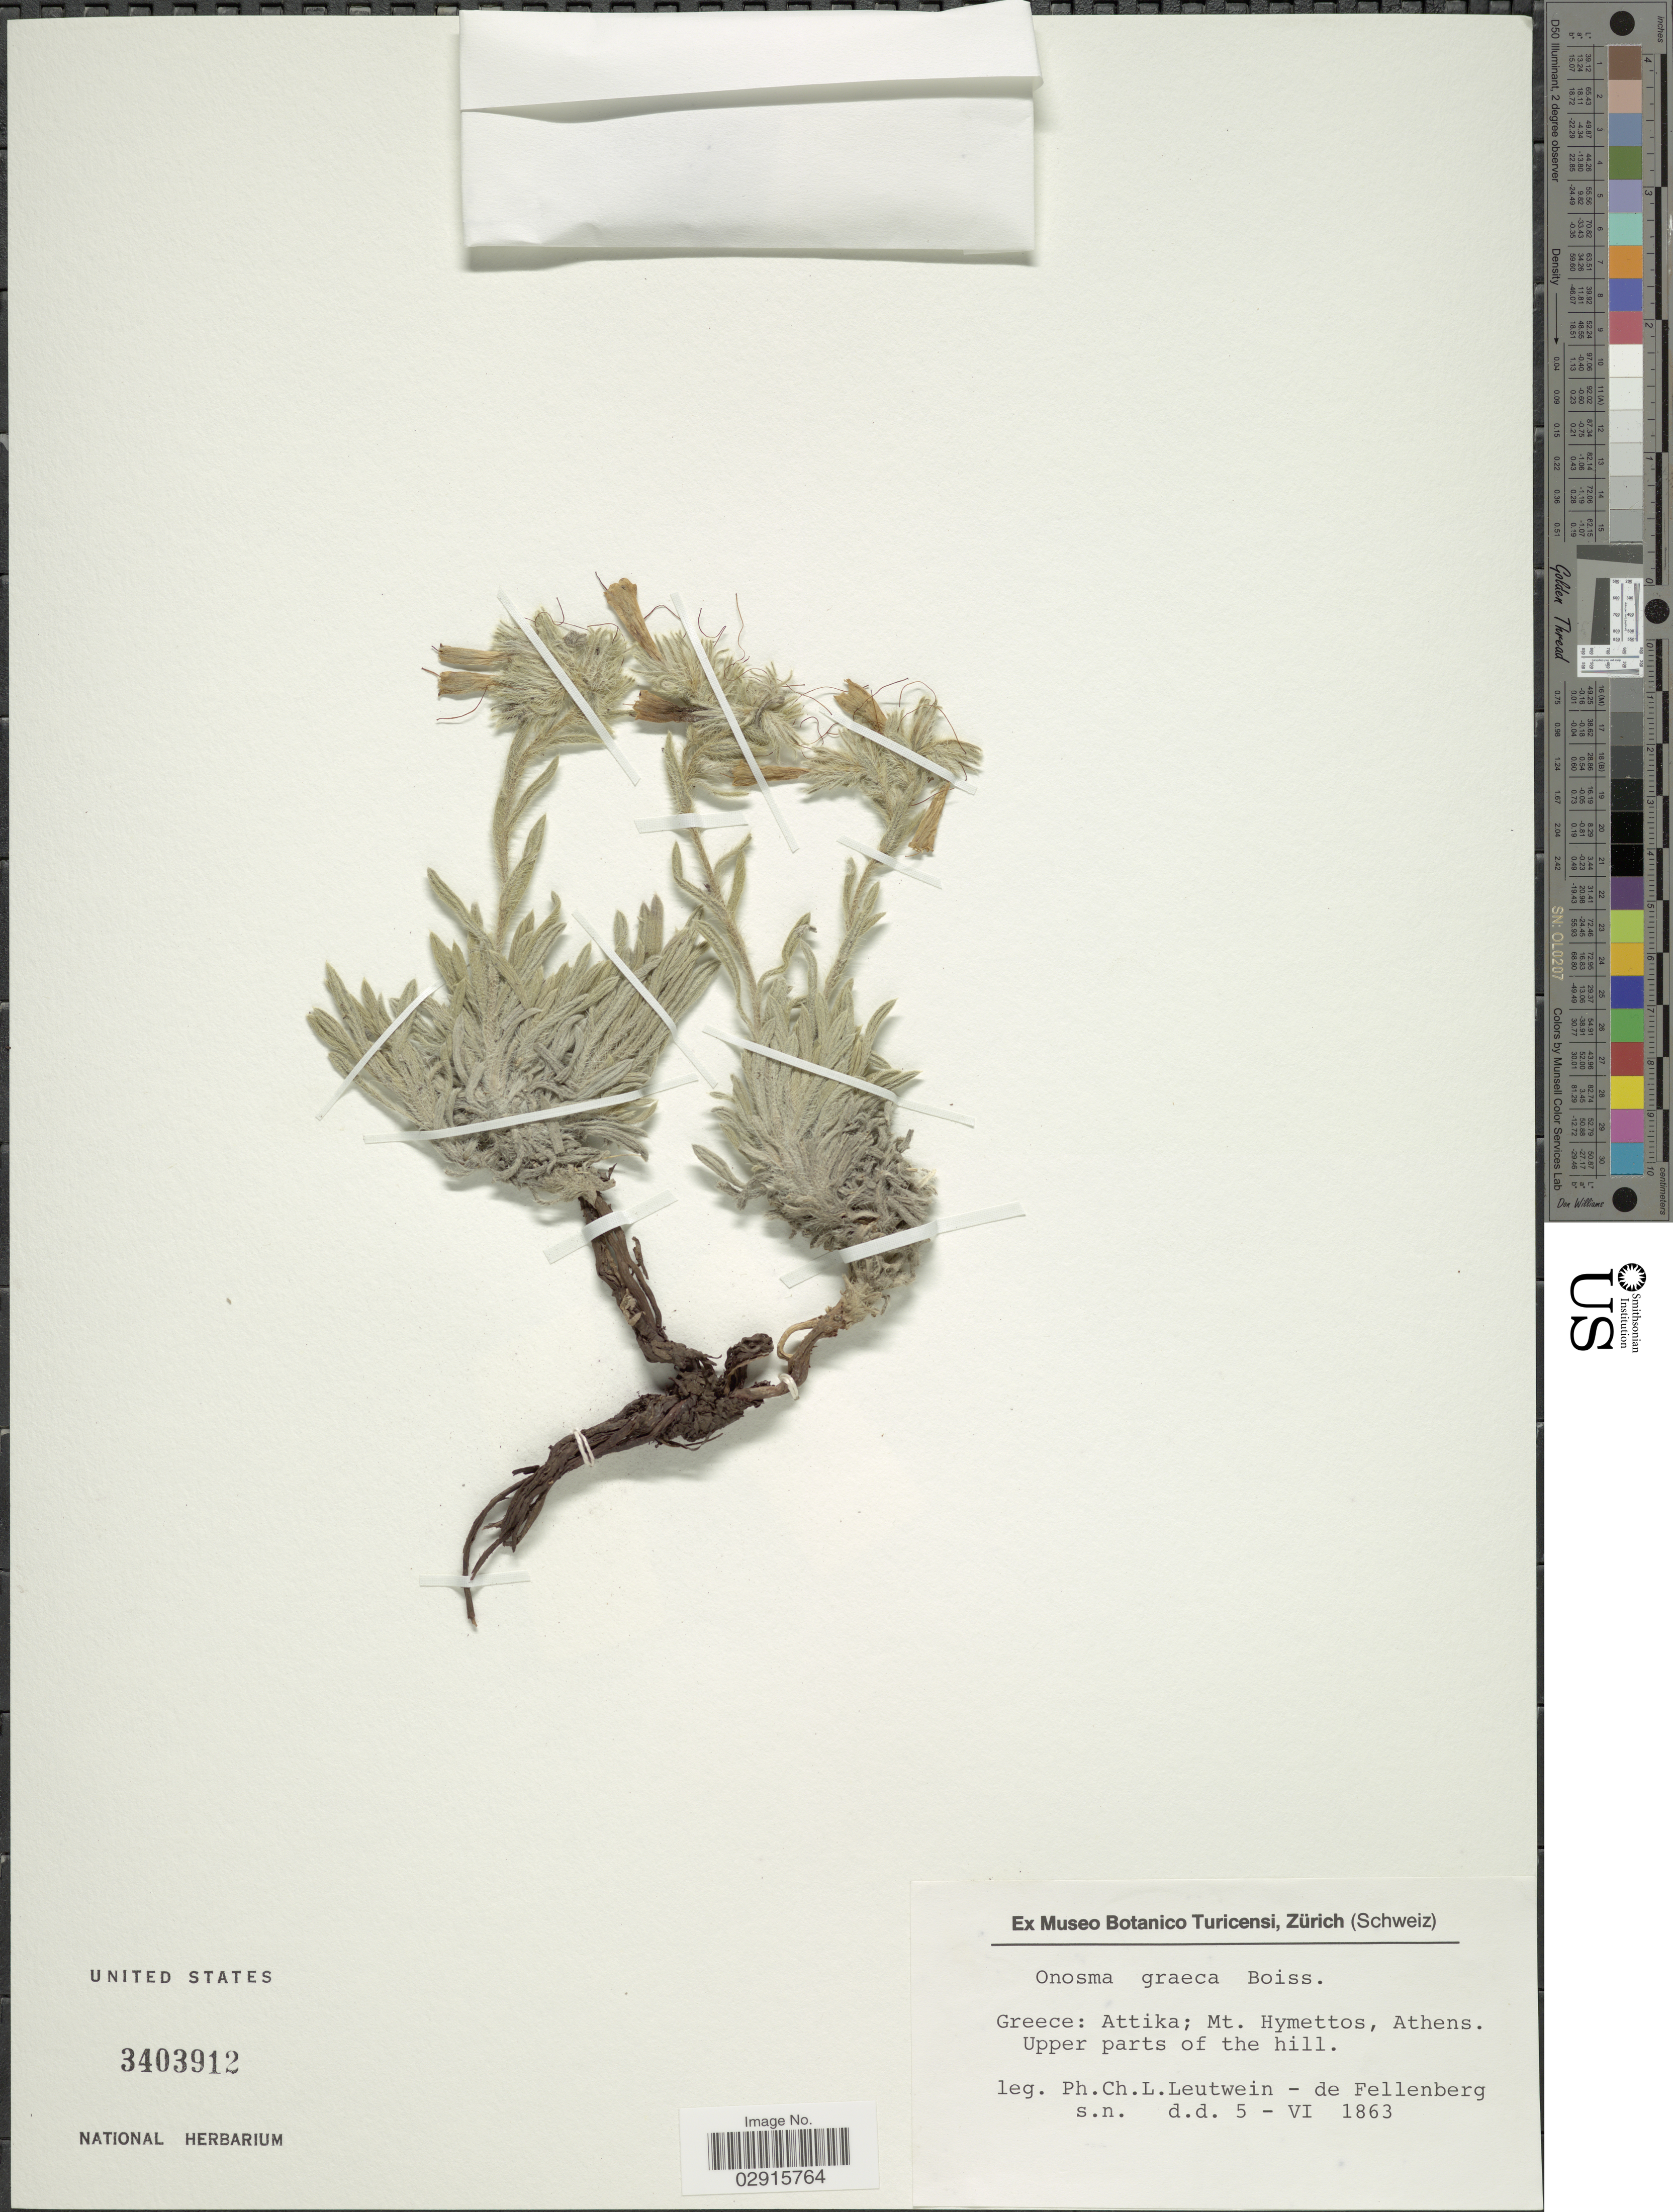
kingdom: Plantae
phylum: Tracheophyta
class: Magnoliopsida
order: Boraginales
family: Boraginaceae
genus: Onosma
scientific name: Onosma graeca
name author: Boiss.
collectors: P. Leutwein de Fellenberg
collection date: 1863-06-05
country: Greece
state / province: Attica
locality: Attika; Mt. Hymettos, Athens. Upper parts of the hill.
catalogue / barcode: US 3403912